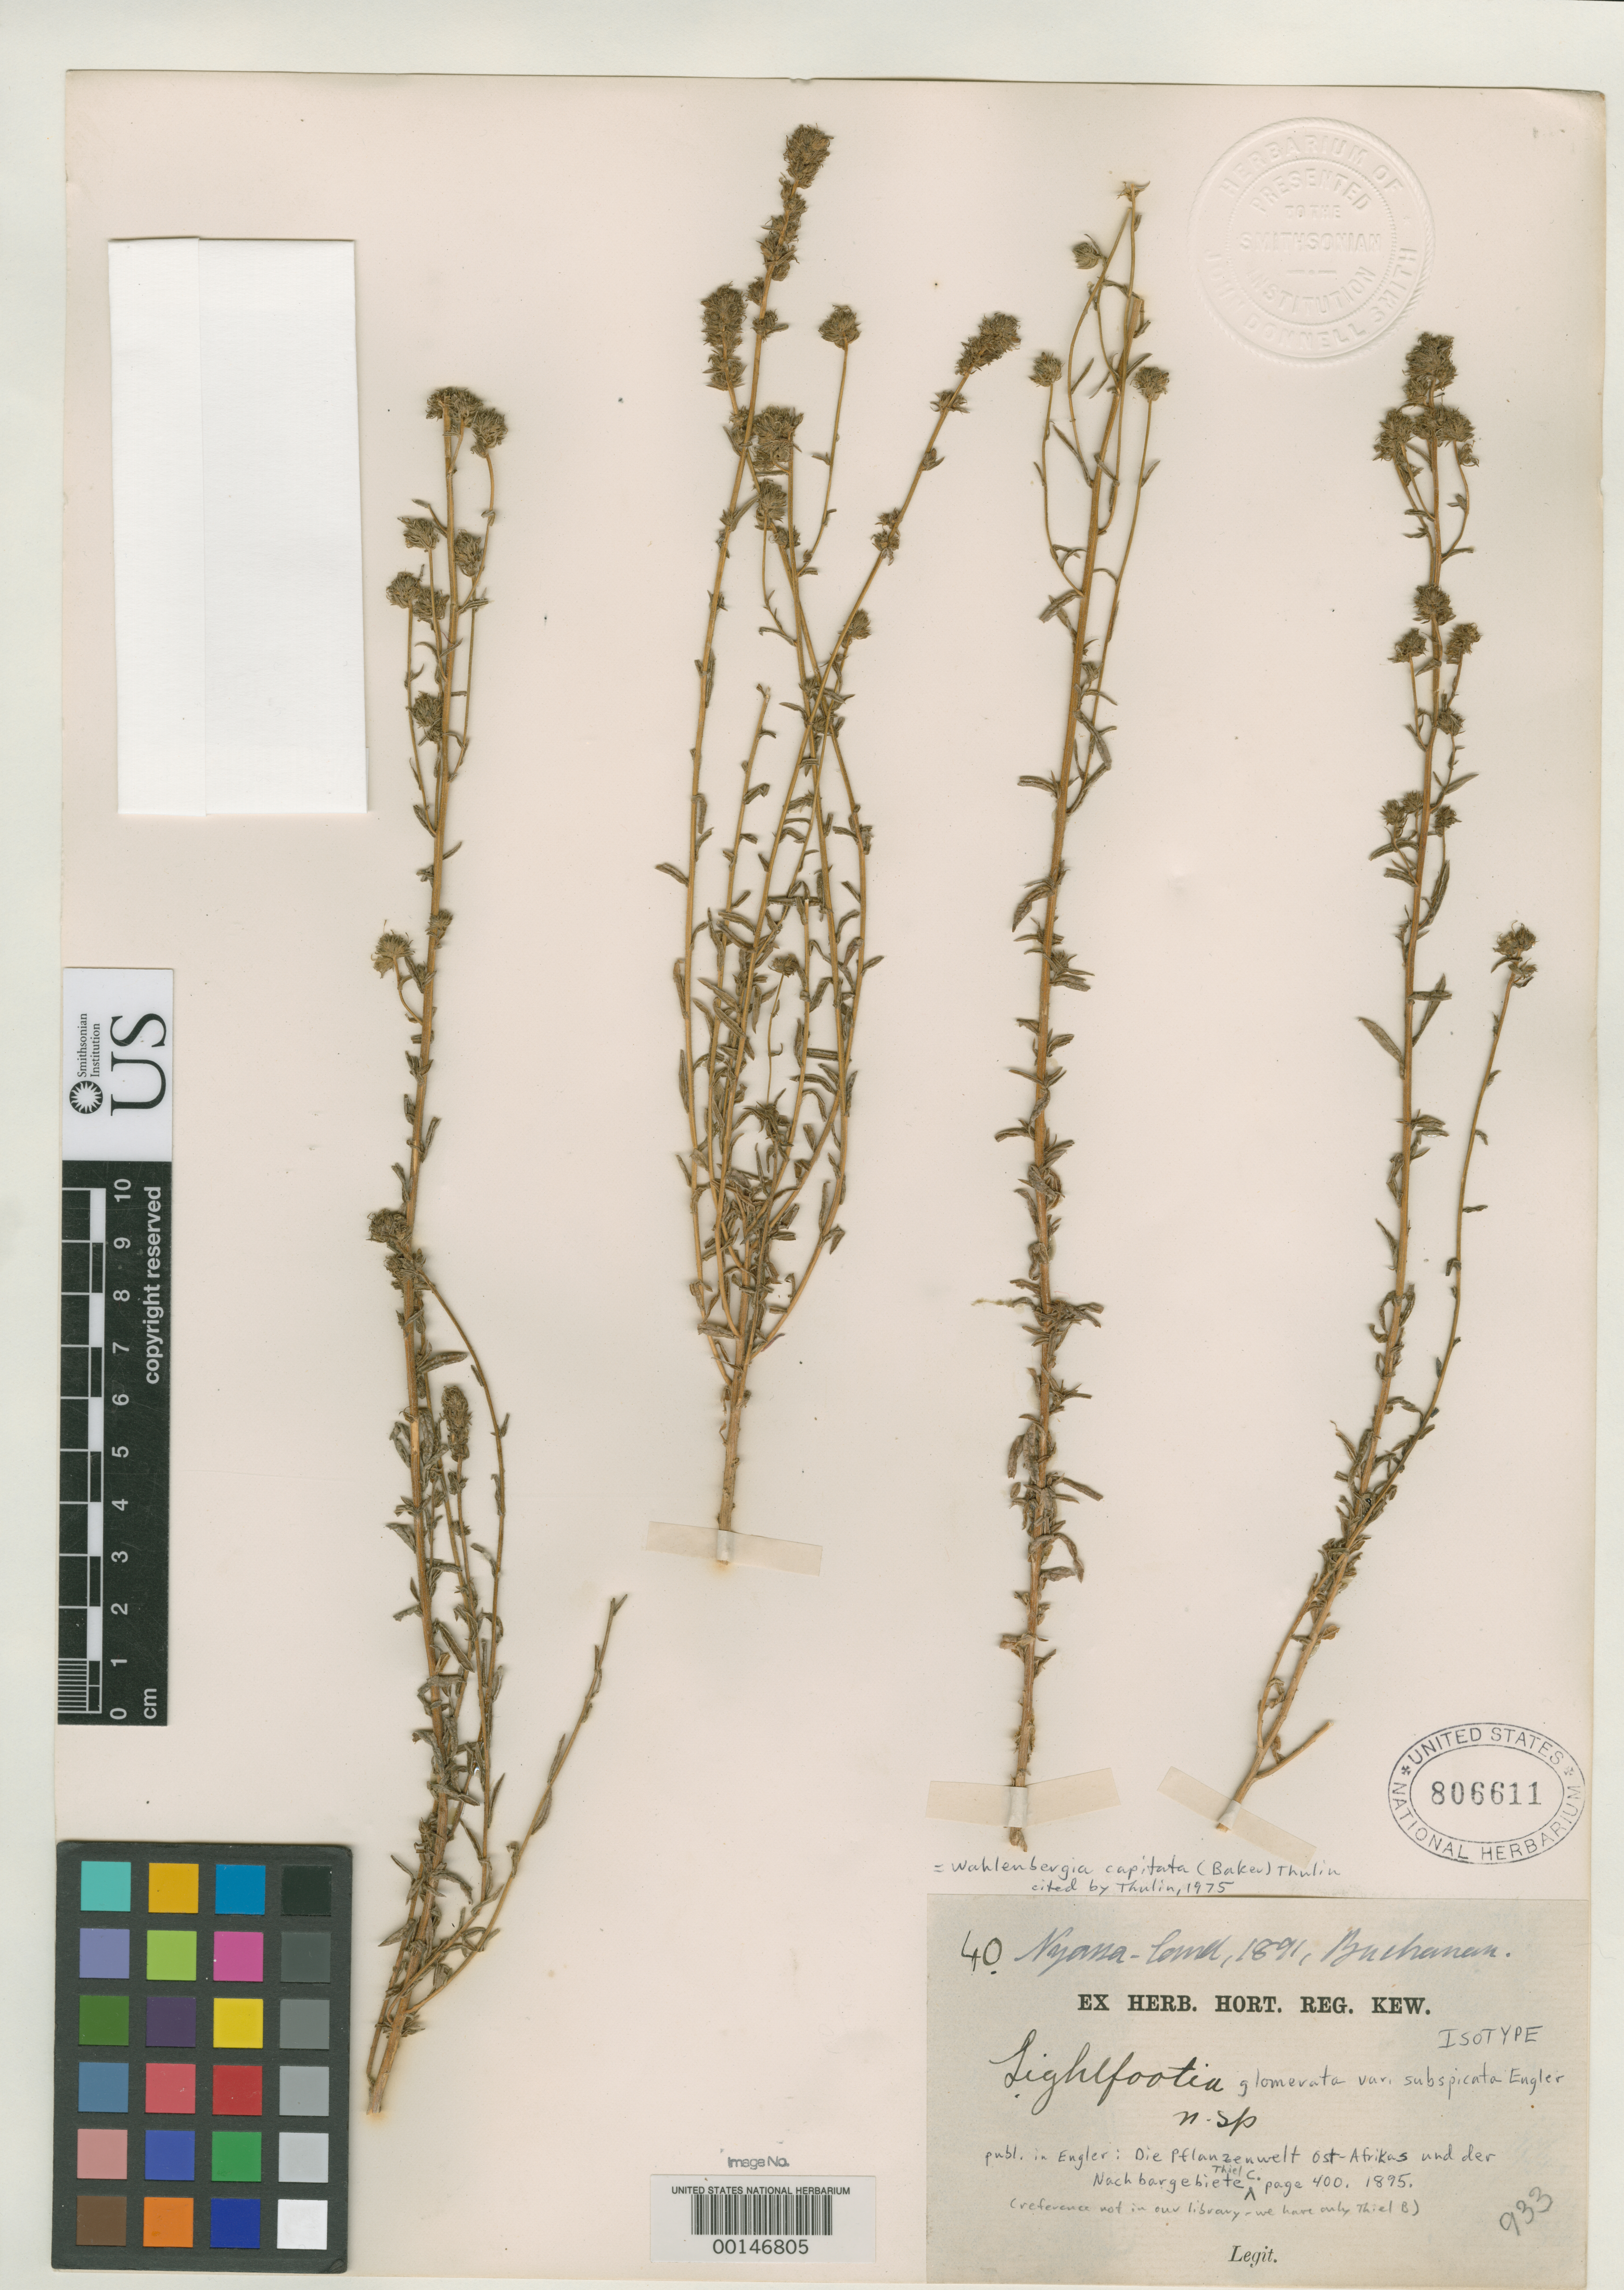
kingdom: Plantae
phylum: Tracheophyta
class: Magnoliopsida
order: Asterales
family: Campanulaceae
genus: Lightfootia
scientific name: Lightfootia glomerata var. subspicata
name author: Engl.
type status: Isotype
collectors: J. Buchanan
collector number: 40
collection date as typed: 1891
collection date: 1891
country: Malawi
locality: Nyassa-land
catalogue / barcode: US 806611